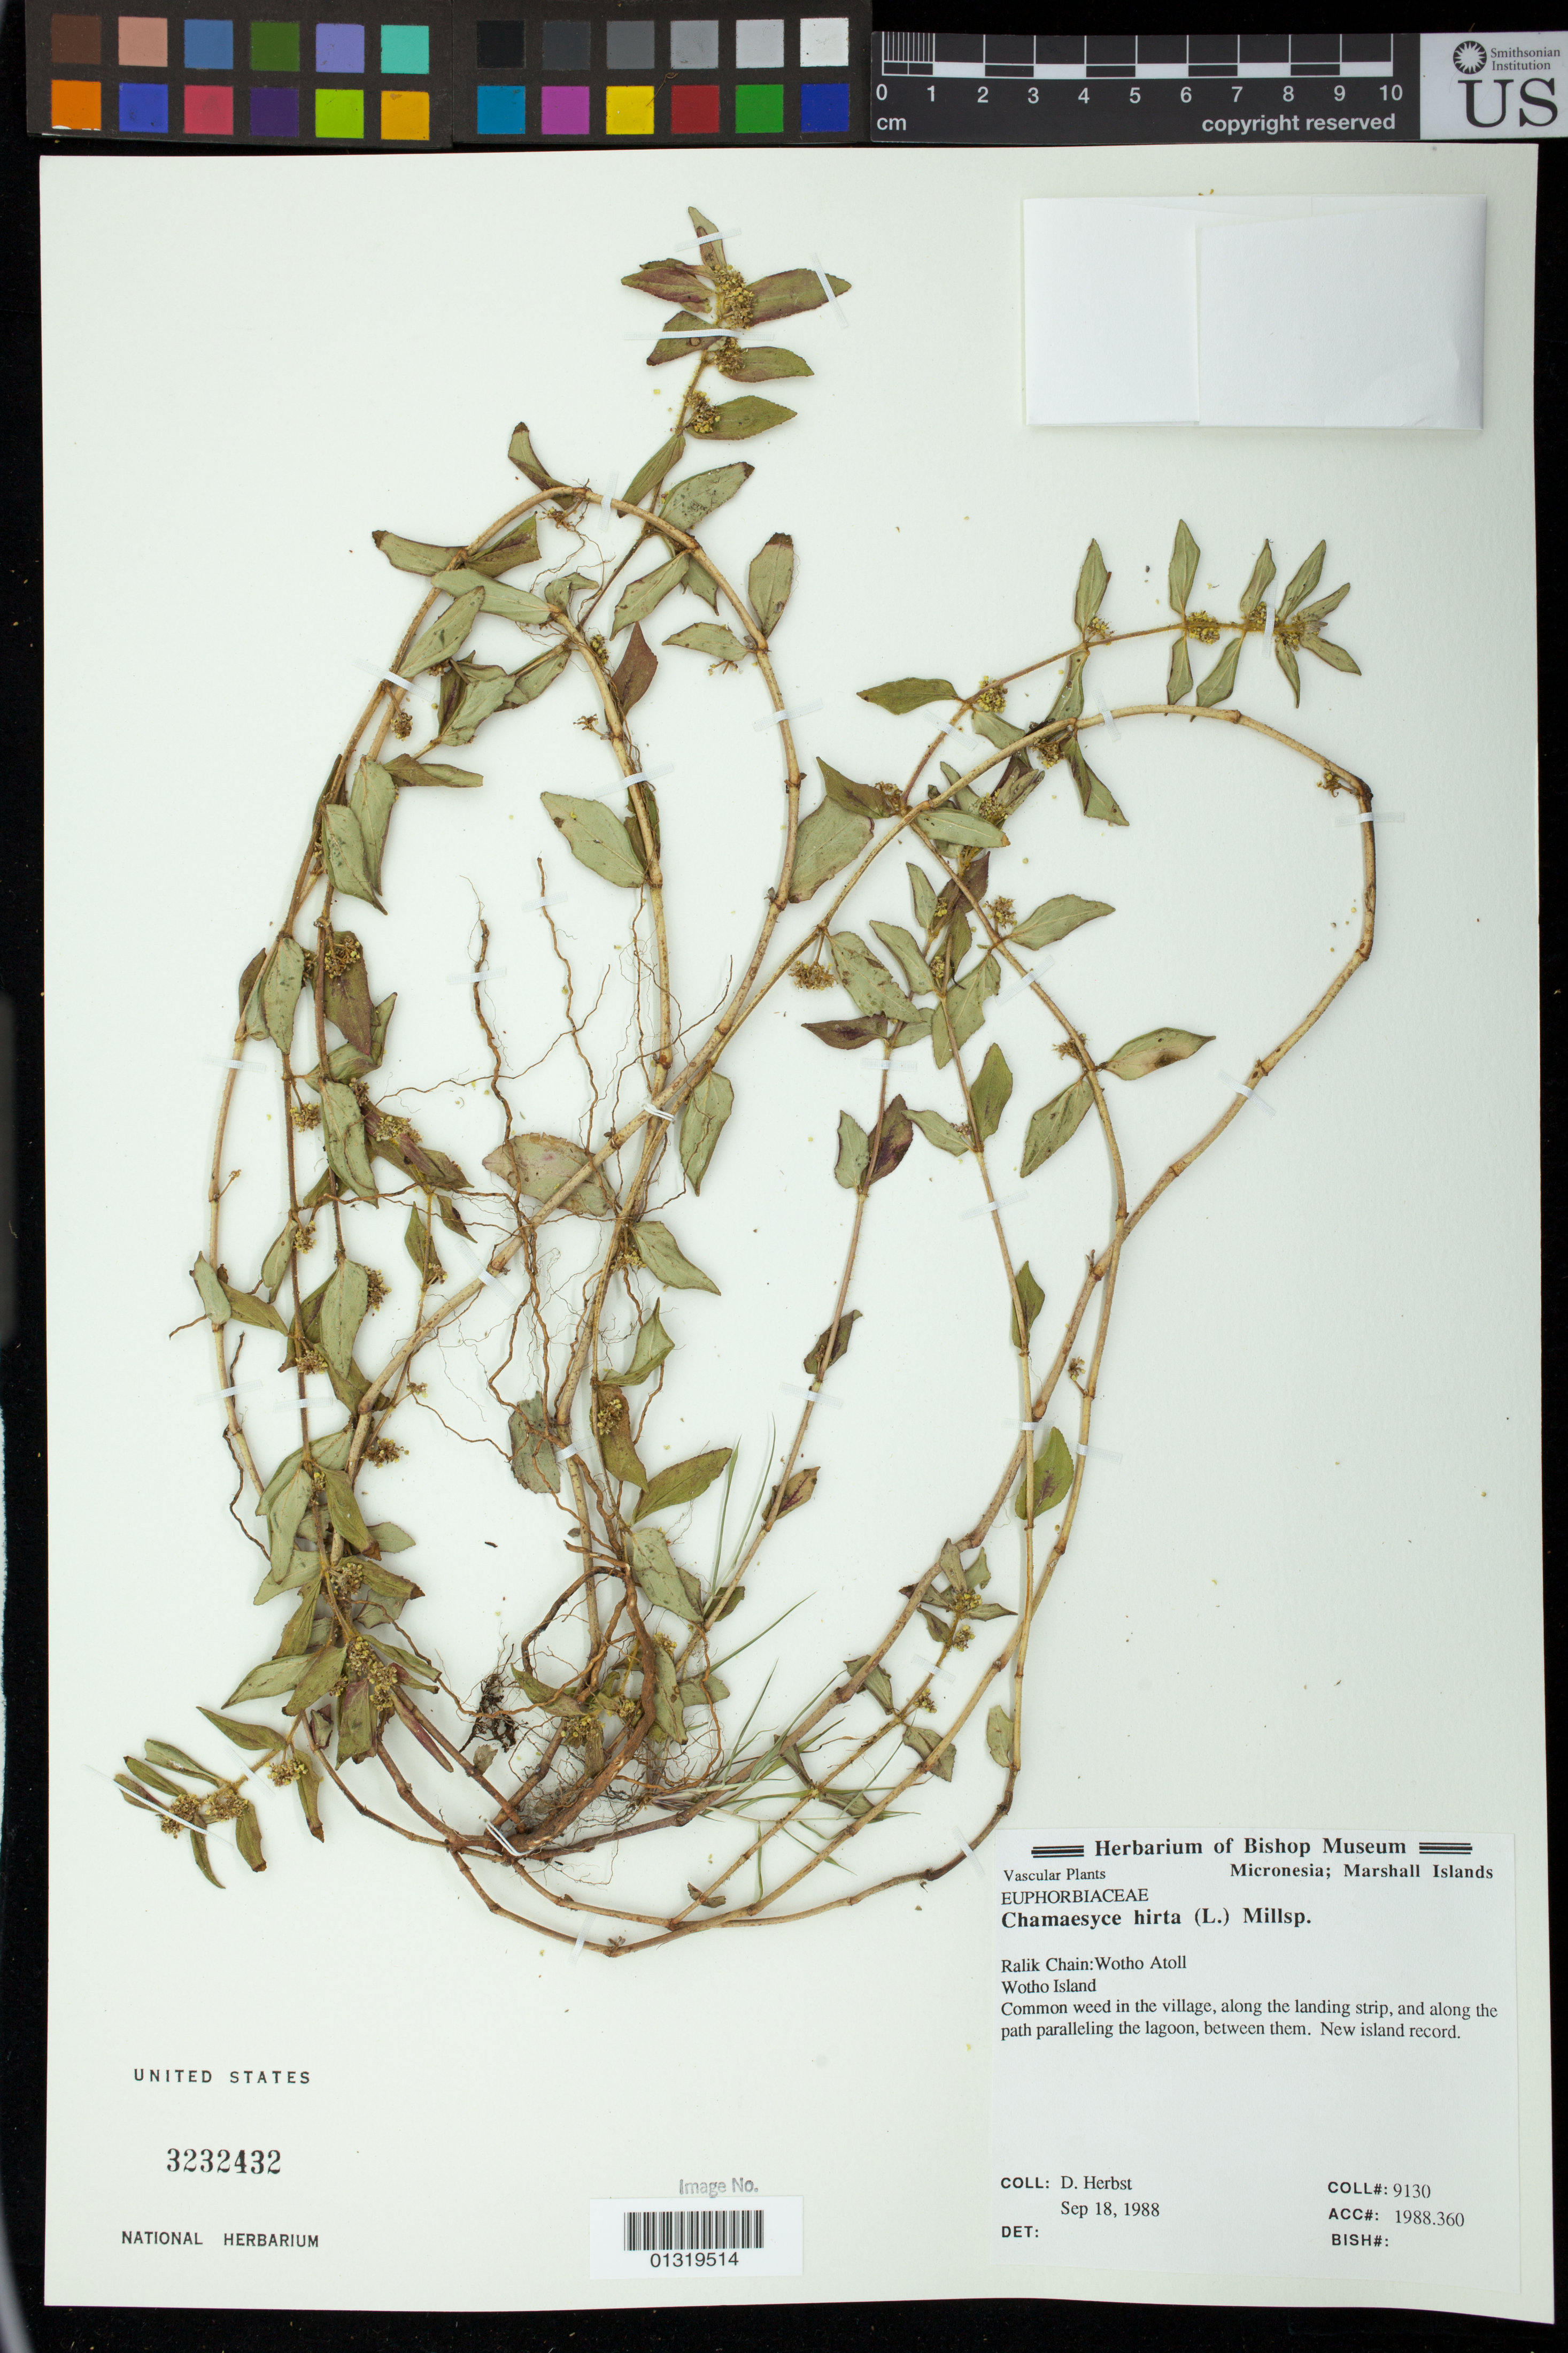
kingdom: Plantae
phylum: Tracheophyta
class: Magnoliopsida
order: Malpighiales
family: Euphorbiaceae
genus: Euphorbia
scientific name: Euphorbia hirta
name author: L.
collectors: D. R. Herbst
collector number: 9130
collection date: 1988-09-18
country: Marshall Islands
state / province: Wotho Atoll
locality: Wotho Island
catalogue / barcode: US 3232432